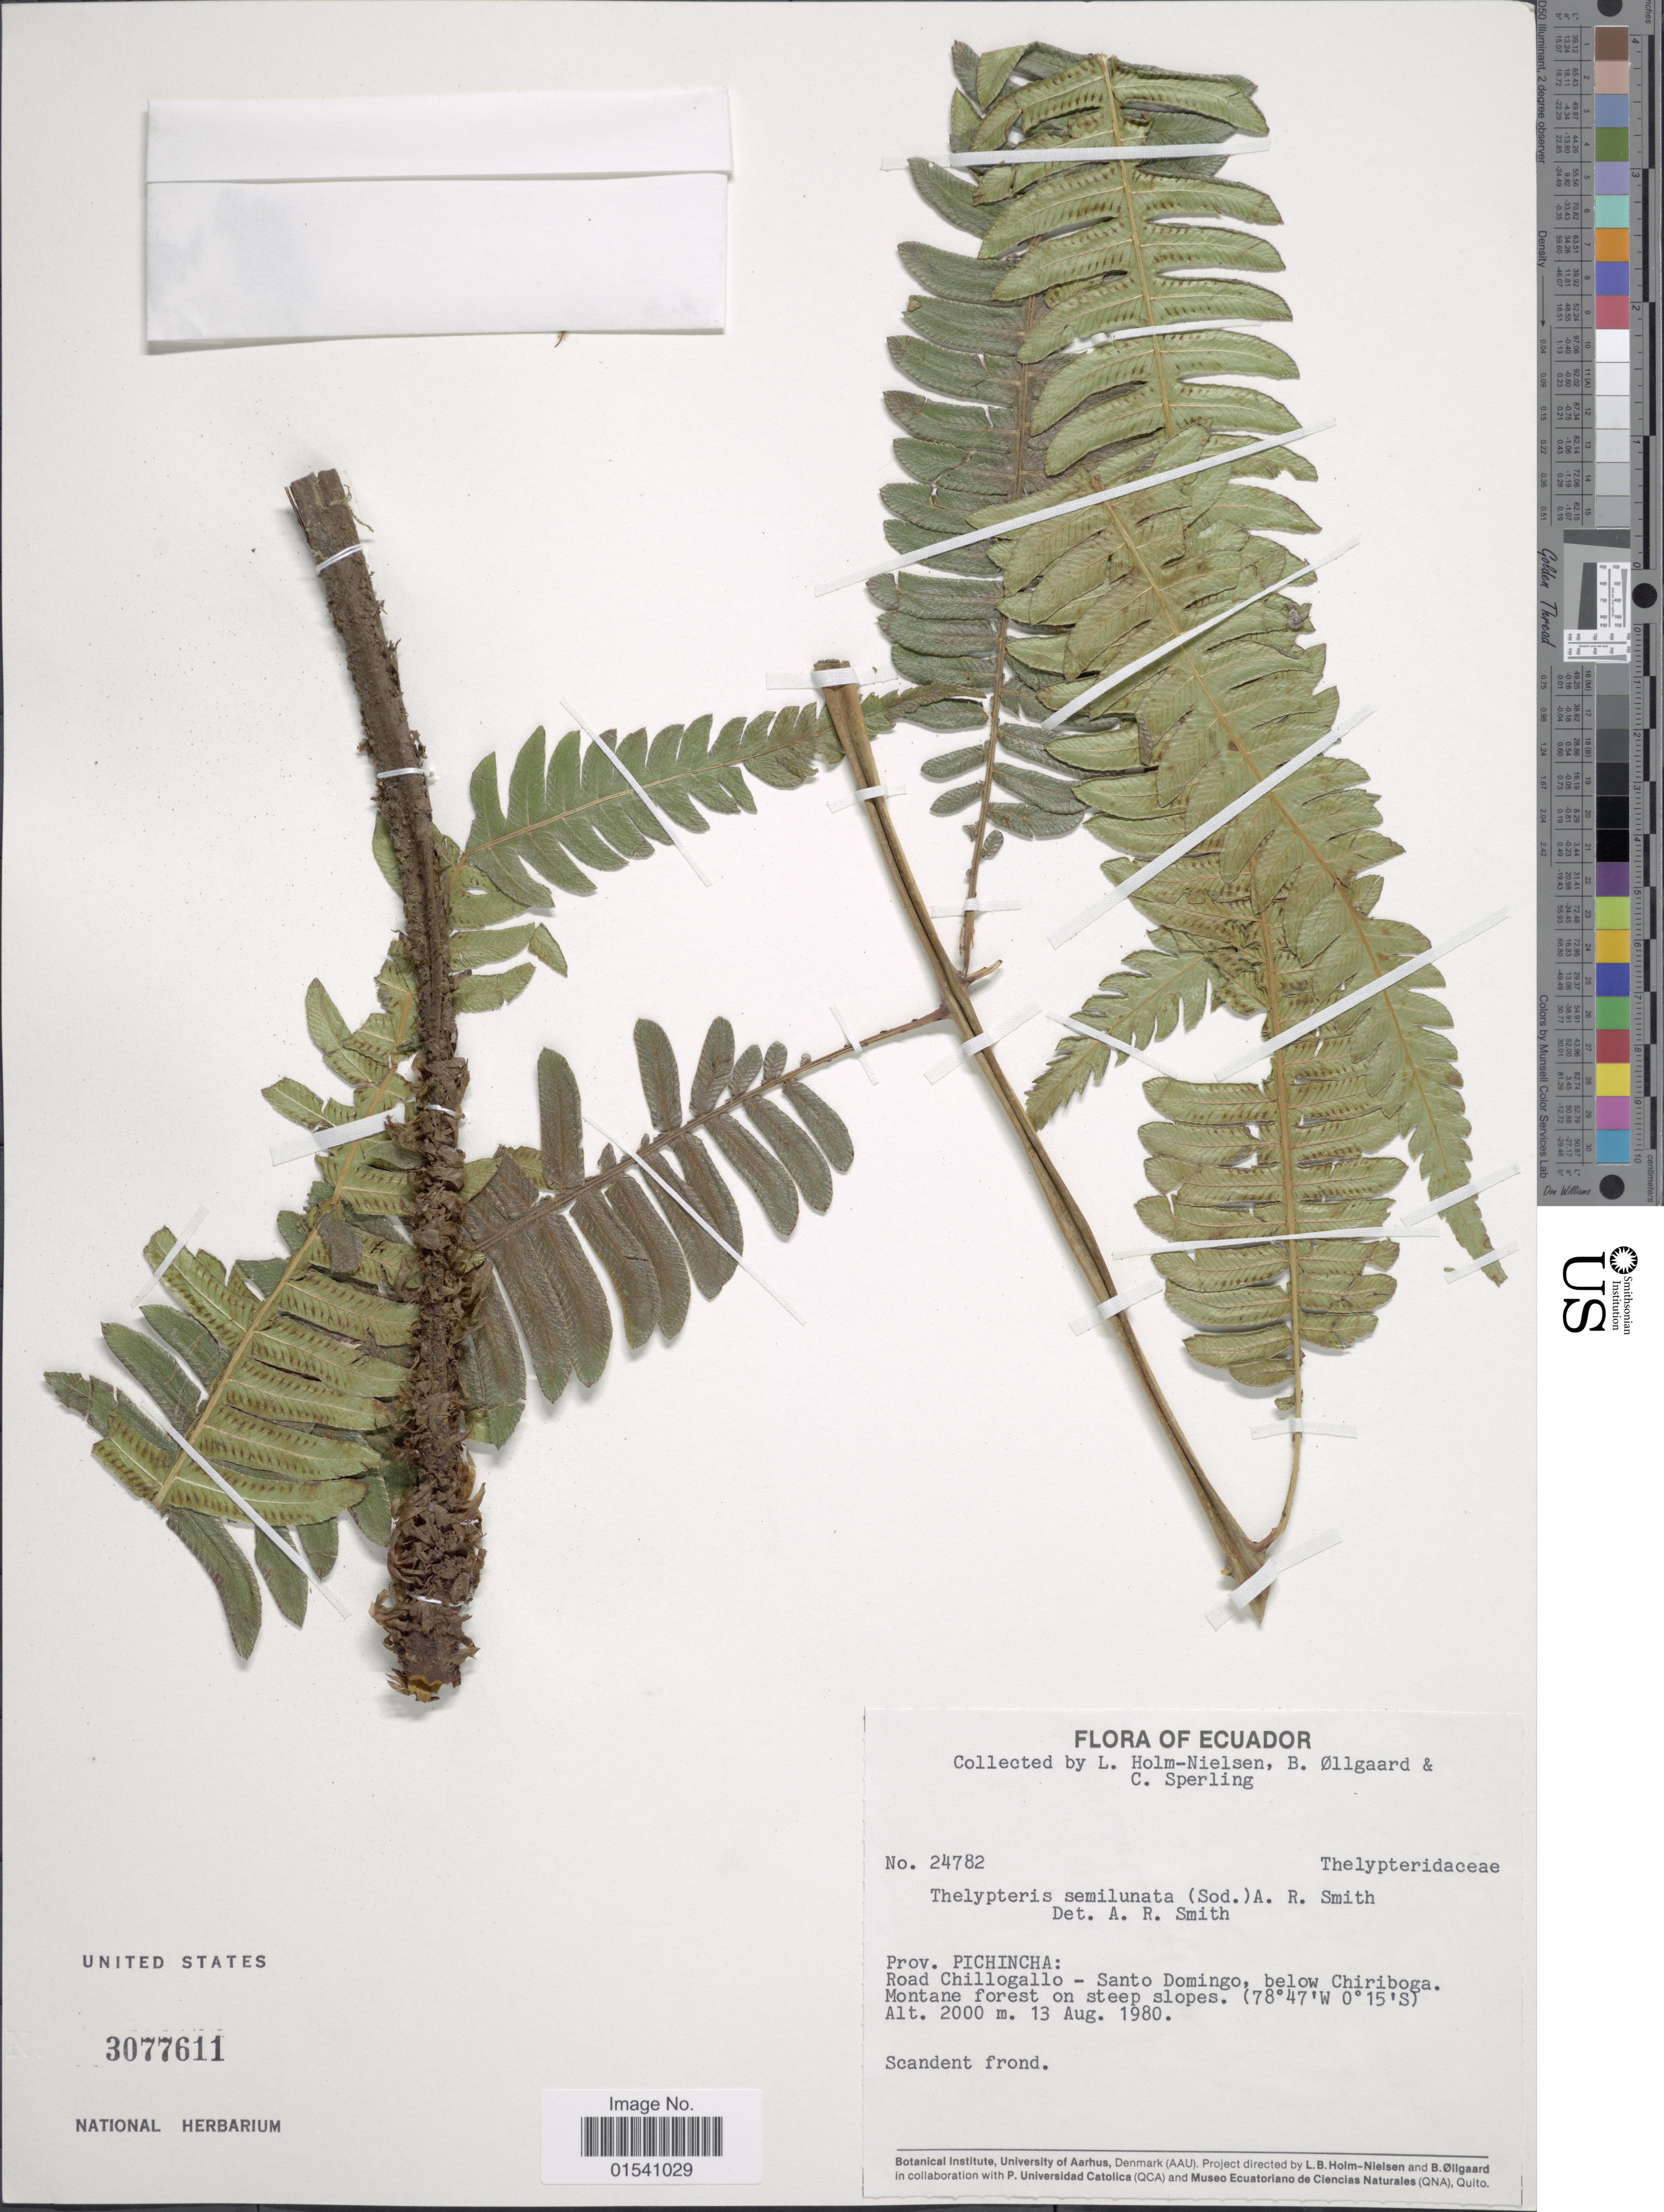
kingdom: Plantae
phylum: Tracheophyta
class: Polypodiopsida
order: Polypodiales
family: Thelypteridaceae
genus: Amauropelta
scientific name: Amauropelta semilunata (Sodiro) comb. nov., ined 2015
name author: (Sodiro)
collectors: L. B. Holm-Nielsen, B. Øllgaard & C. Sperling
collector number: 24782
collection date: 1980-08-13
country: Ecuador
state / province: Pichincha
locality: Road Chillogallo - Santo Domingo, below Chiriboga. Montane forest on steep slopes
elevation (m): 2000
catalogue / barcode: US 3077611